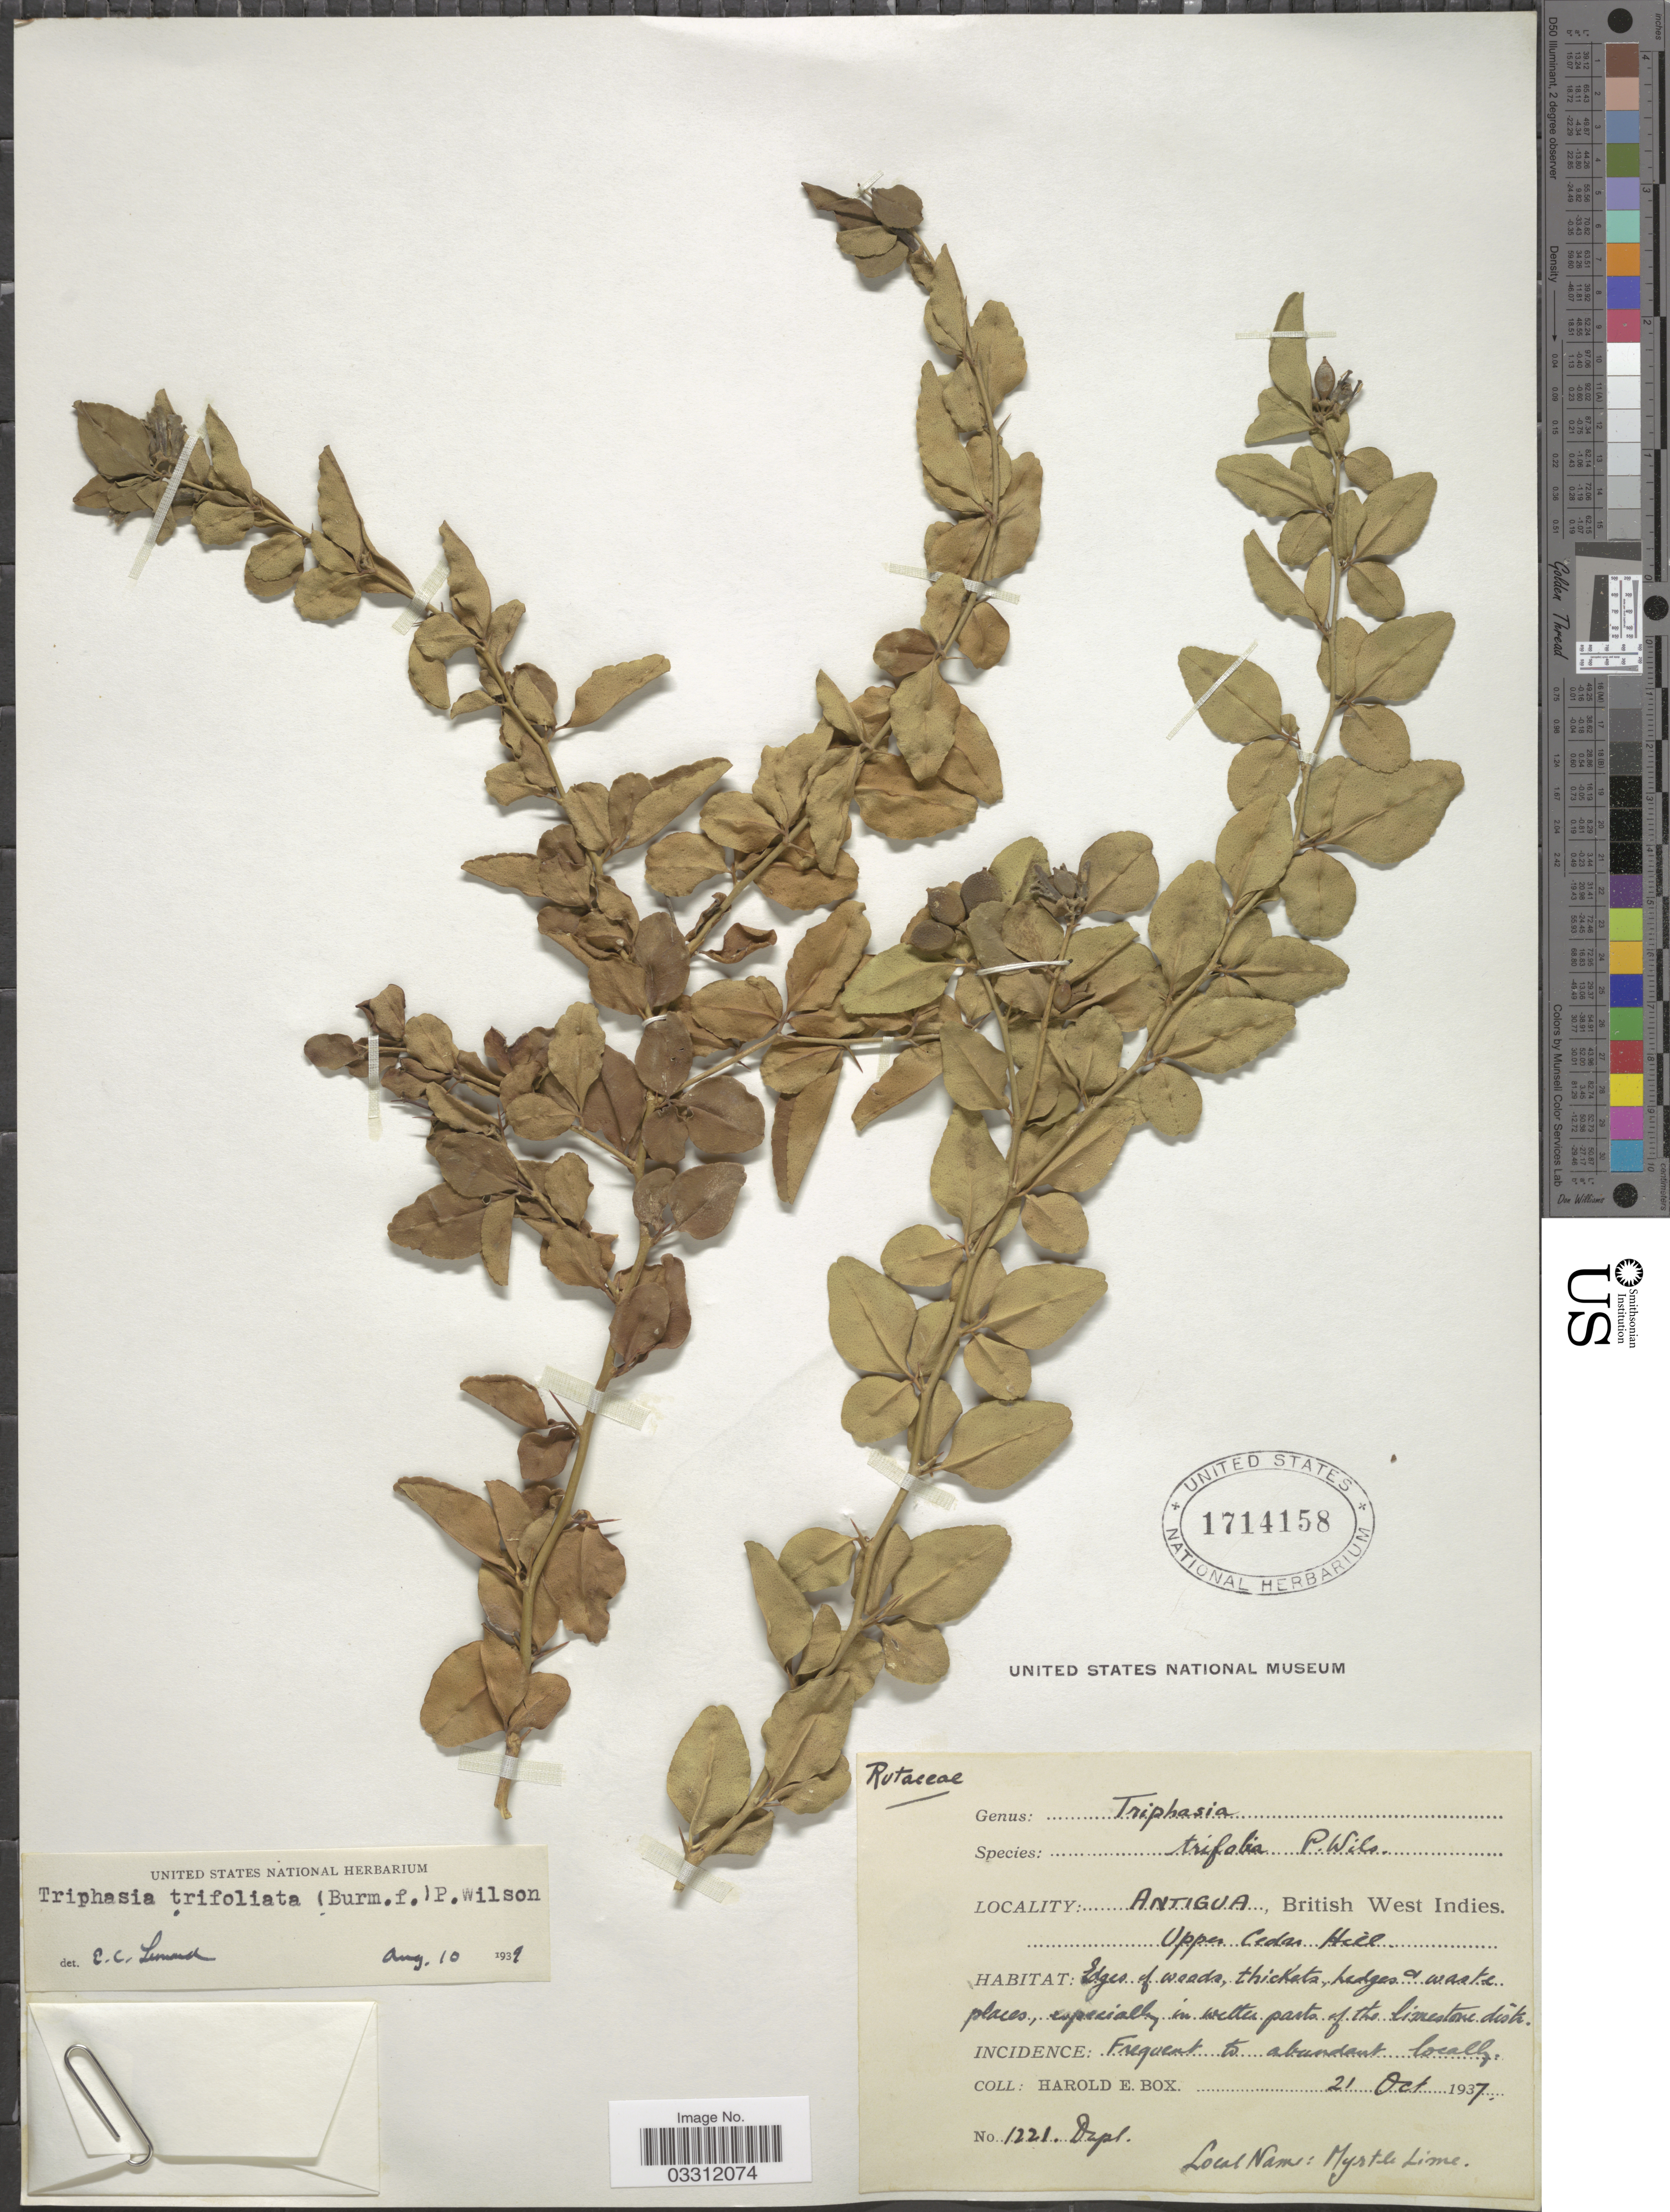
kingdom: Plantae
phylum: Tracheophyta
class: Magnoliopsida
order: Sapindales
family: Rutaceae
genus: Triphasia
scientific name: Triphasia trifoliata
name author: DC.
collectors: H. E. Box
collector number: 1221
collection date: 1937-10-21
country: Antigua and Barbuda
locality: Antigua, British West Indies. Upper Cedar Hill.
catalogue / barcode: US 1714158